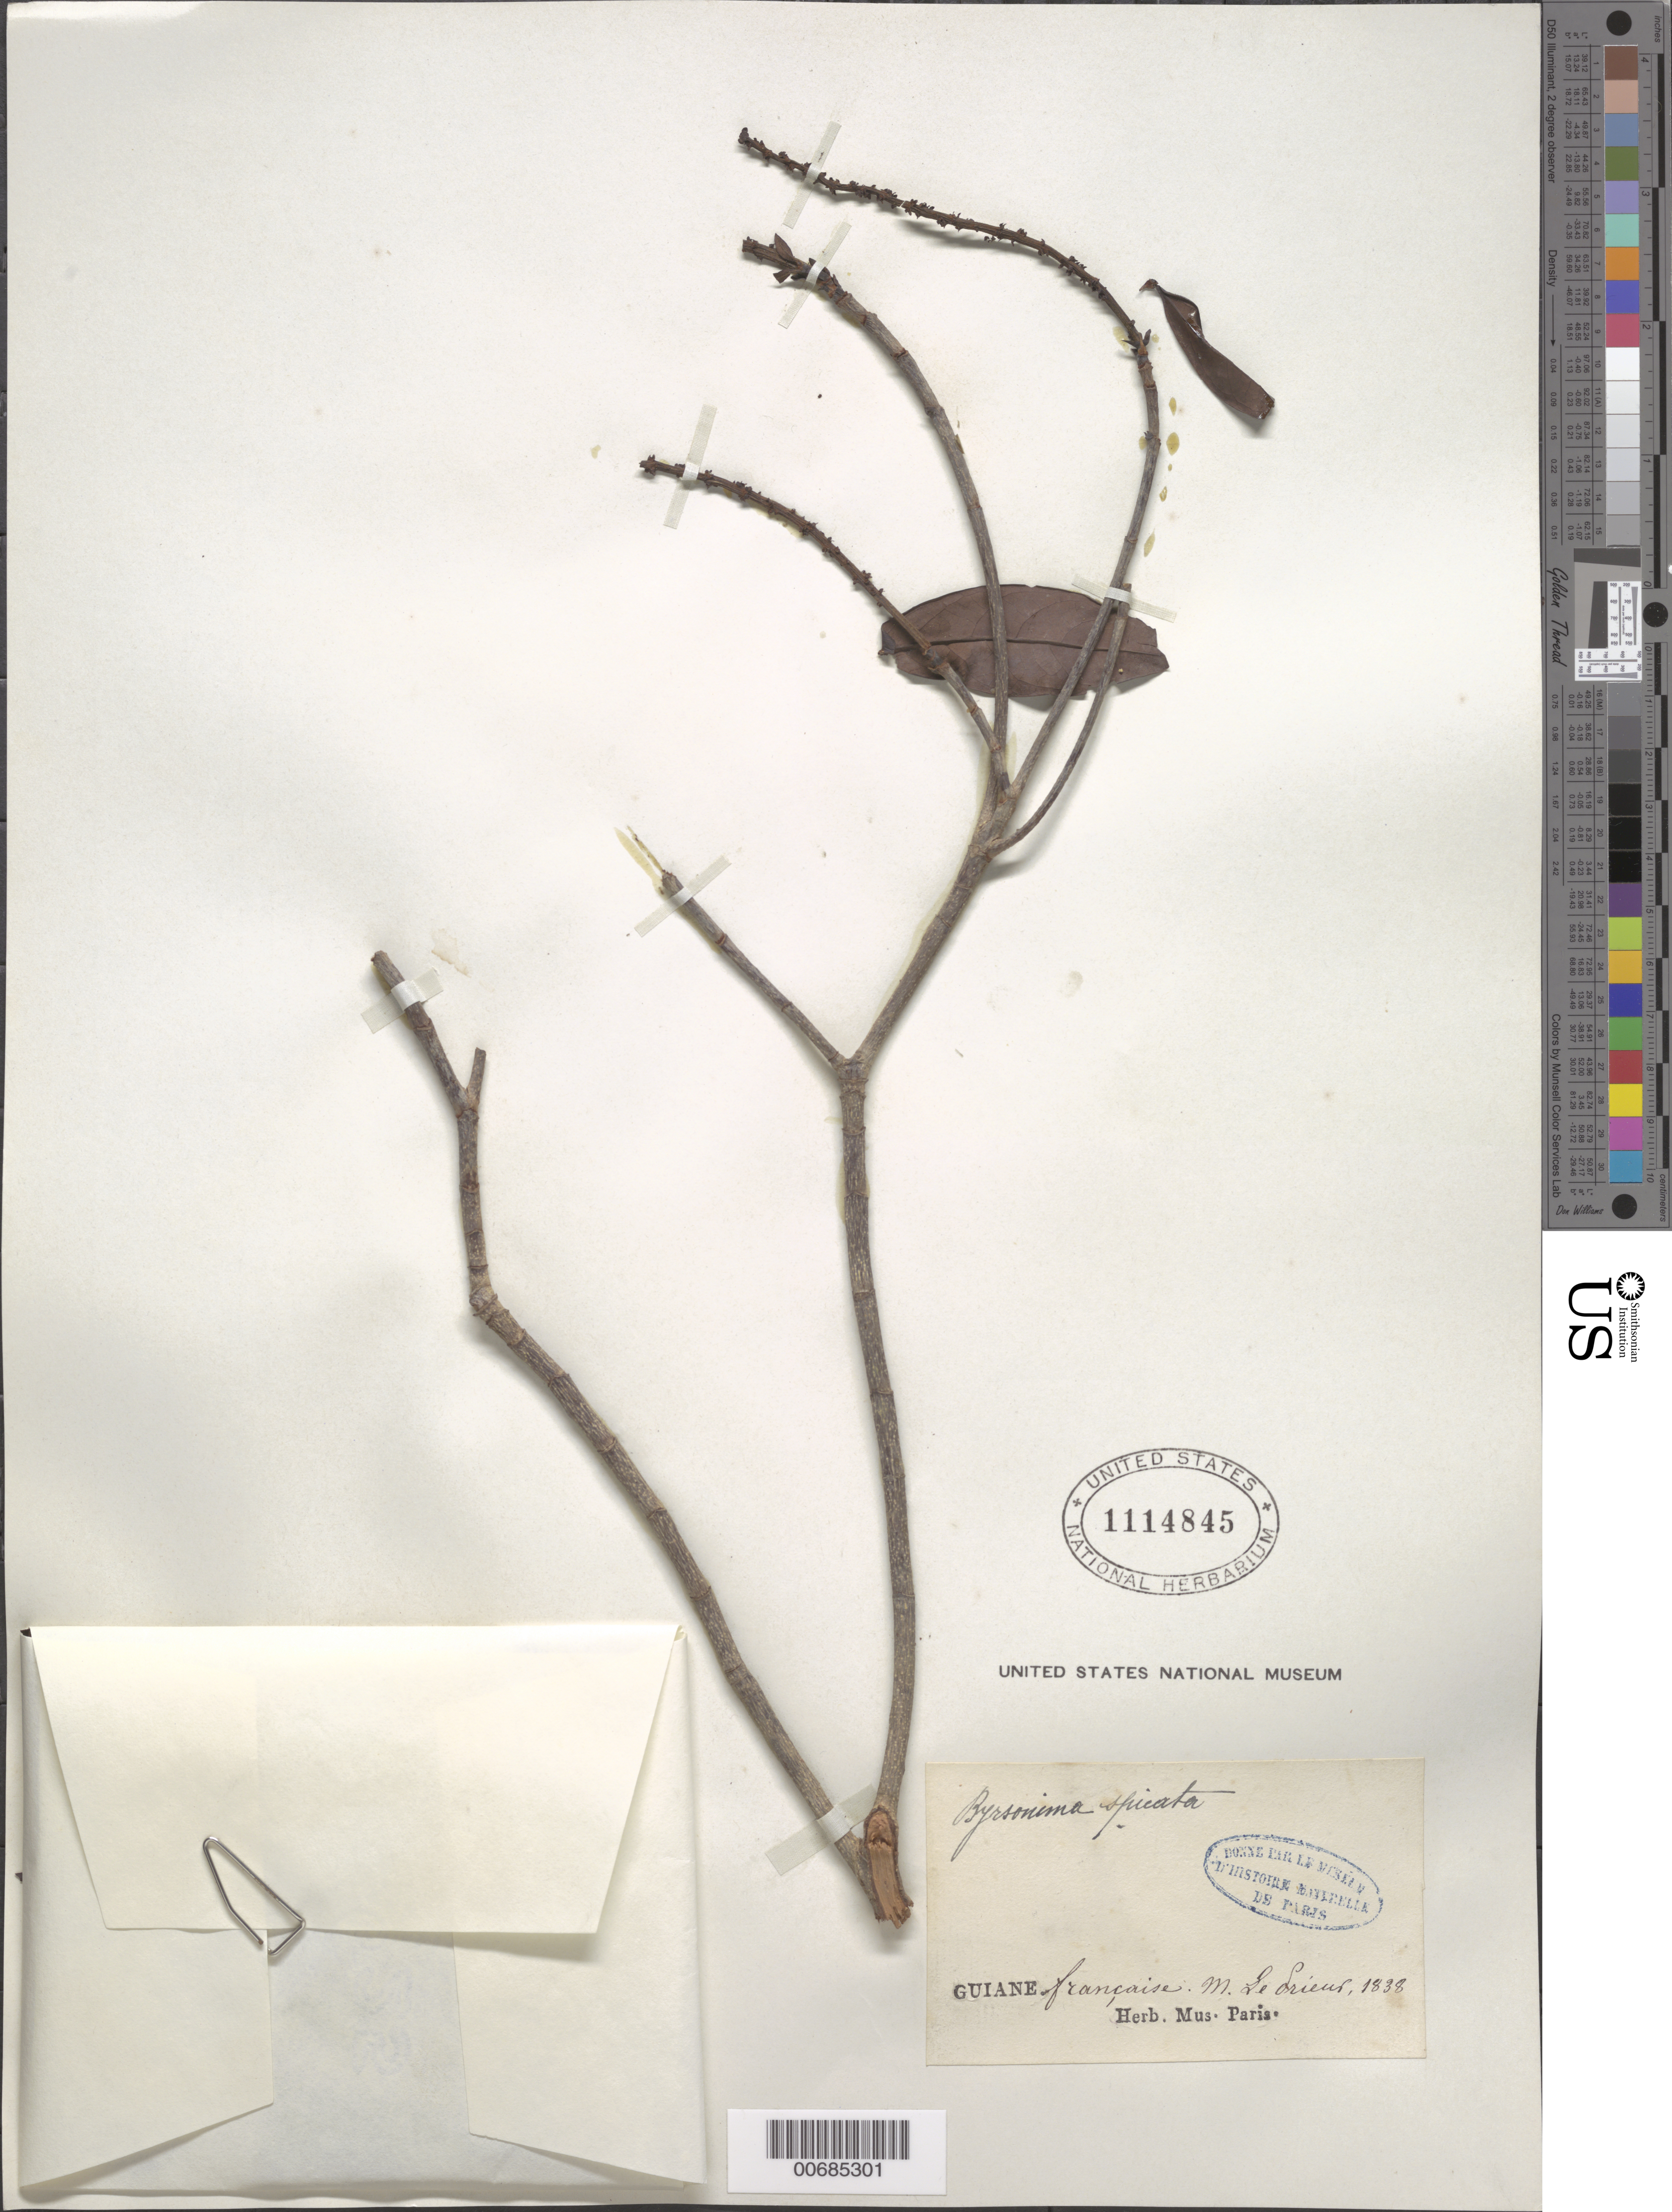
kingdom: Plantae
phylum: Tracheophyta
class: Magnoliopsida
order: Malpighiales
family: Malpighiaceae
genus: Byrsonima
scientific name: Byrsonima spicata (Cav.) DC.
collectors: F. M. R. Leprieur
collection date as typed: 1838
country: French Guiana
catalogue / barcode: US 1114845